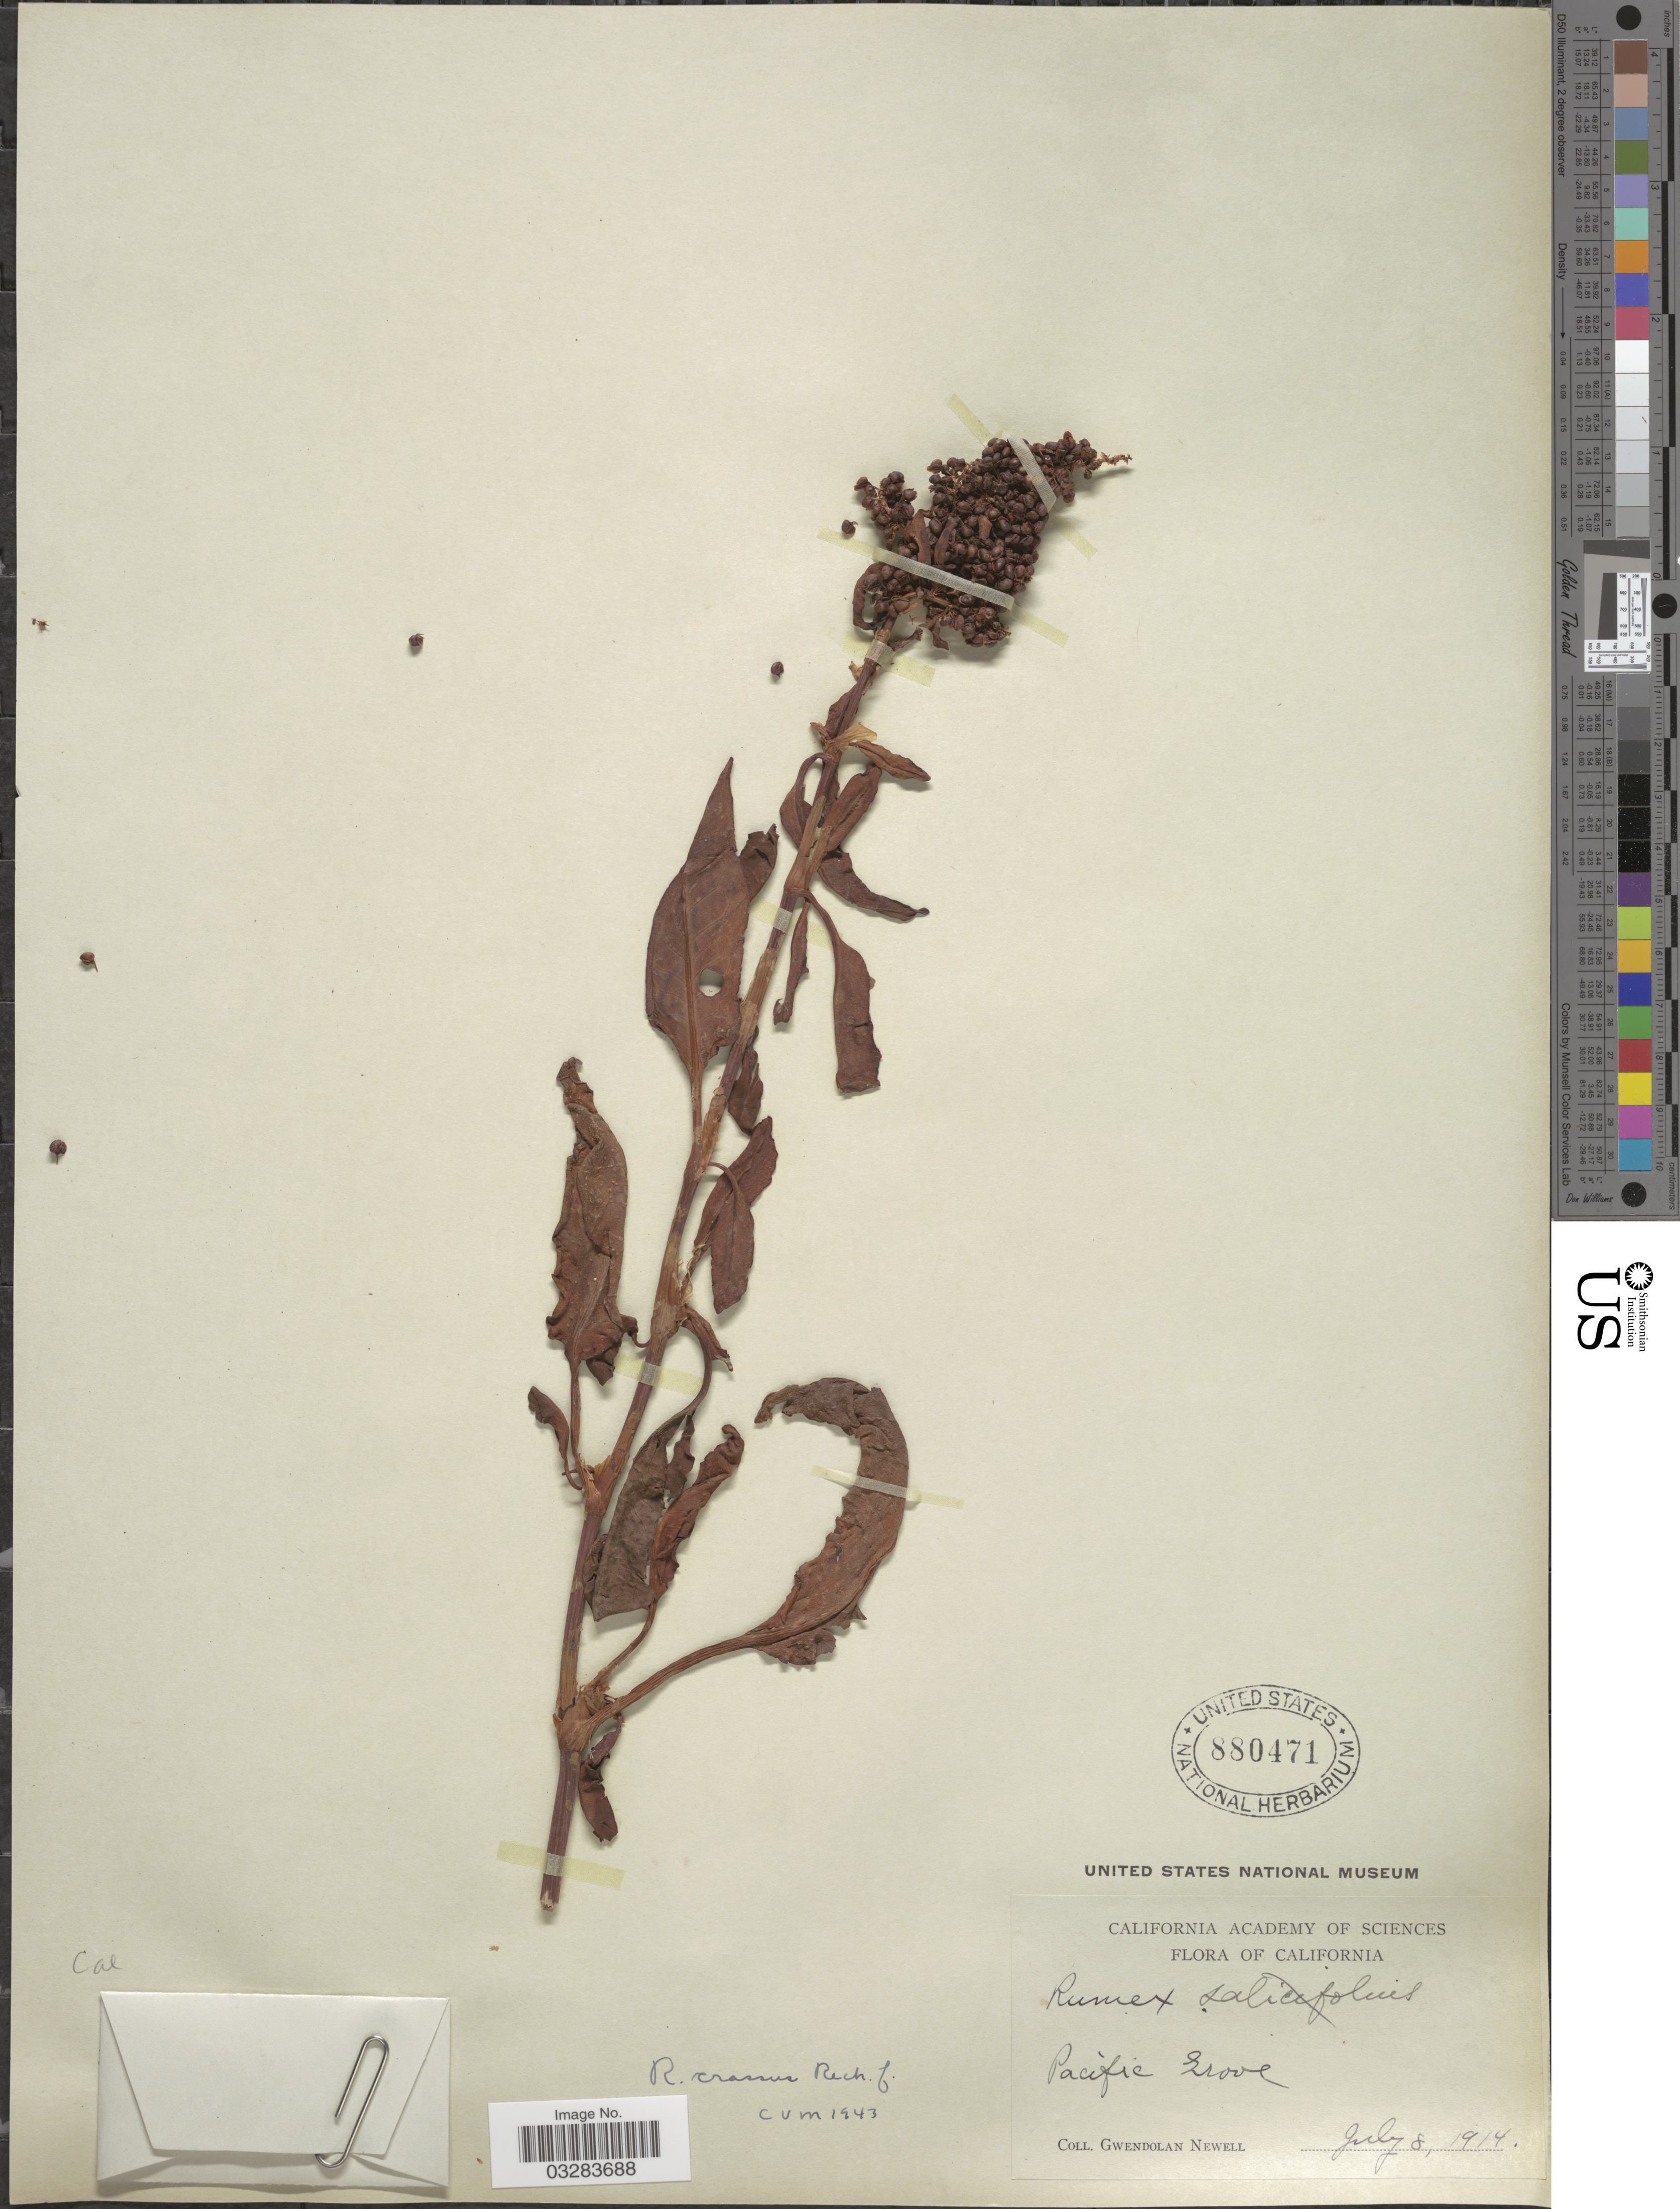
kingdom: Plantae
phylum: Tracheophyta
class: Magnoliopsida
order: Caryophyllales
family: Polygonaceae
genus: Rumex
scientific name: Rumex crassus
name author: Rech. f.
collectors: G. Newell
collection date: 1914-07-08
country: United States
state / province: California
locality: Pacific Grove.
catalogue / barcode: US 880471